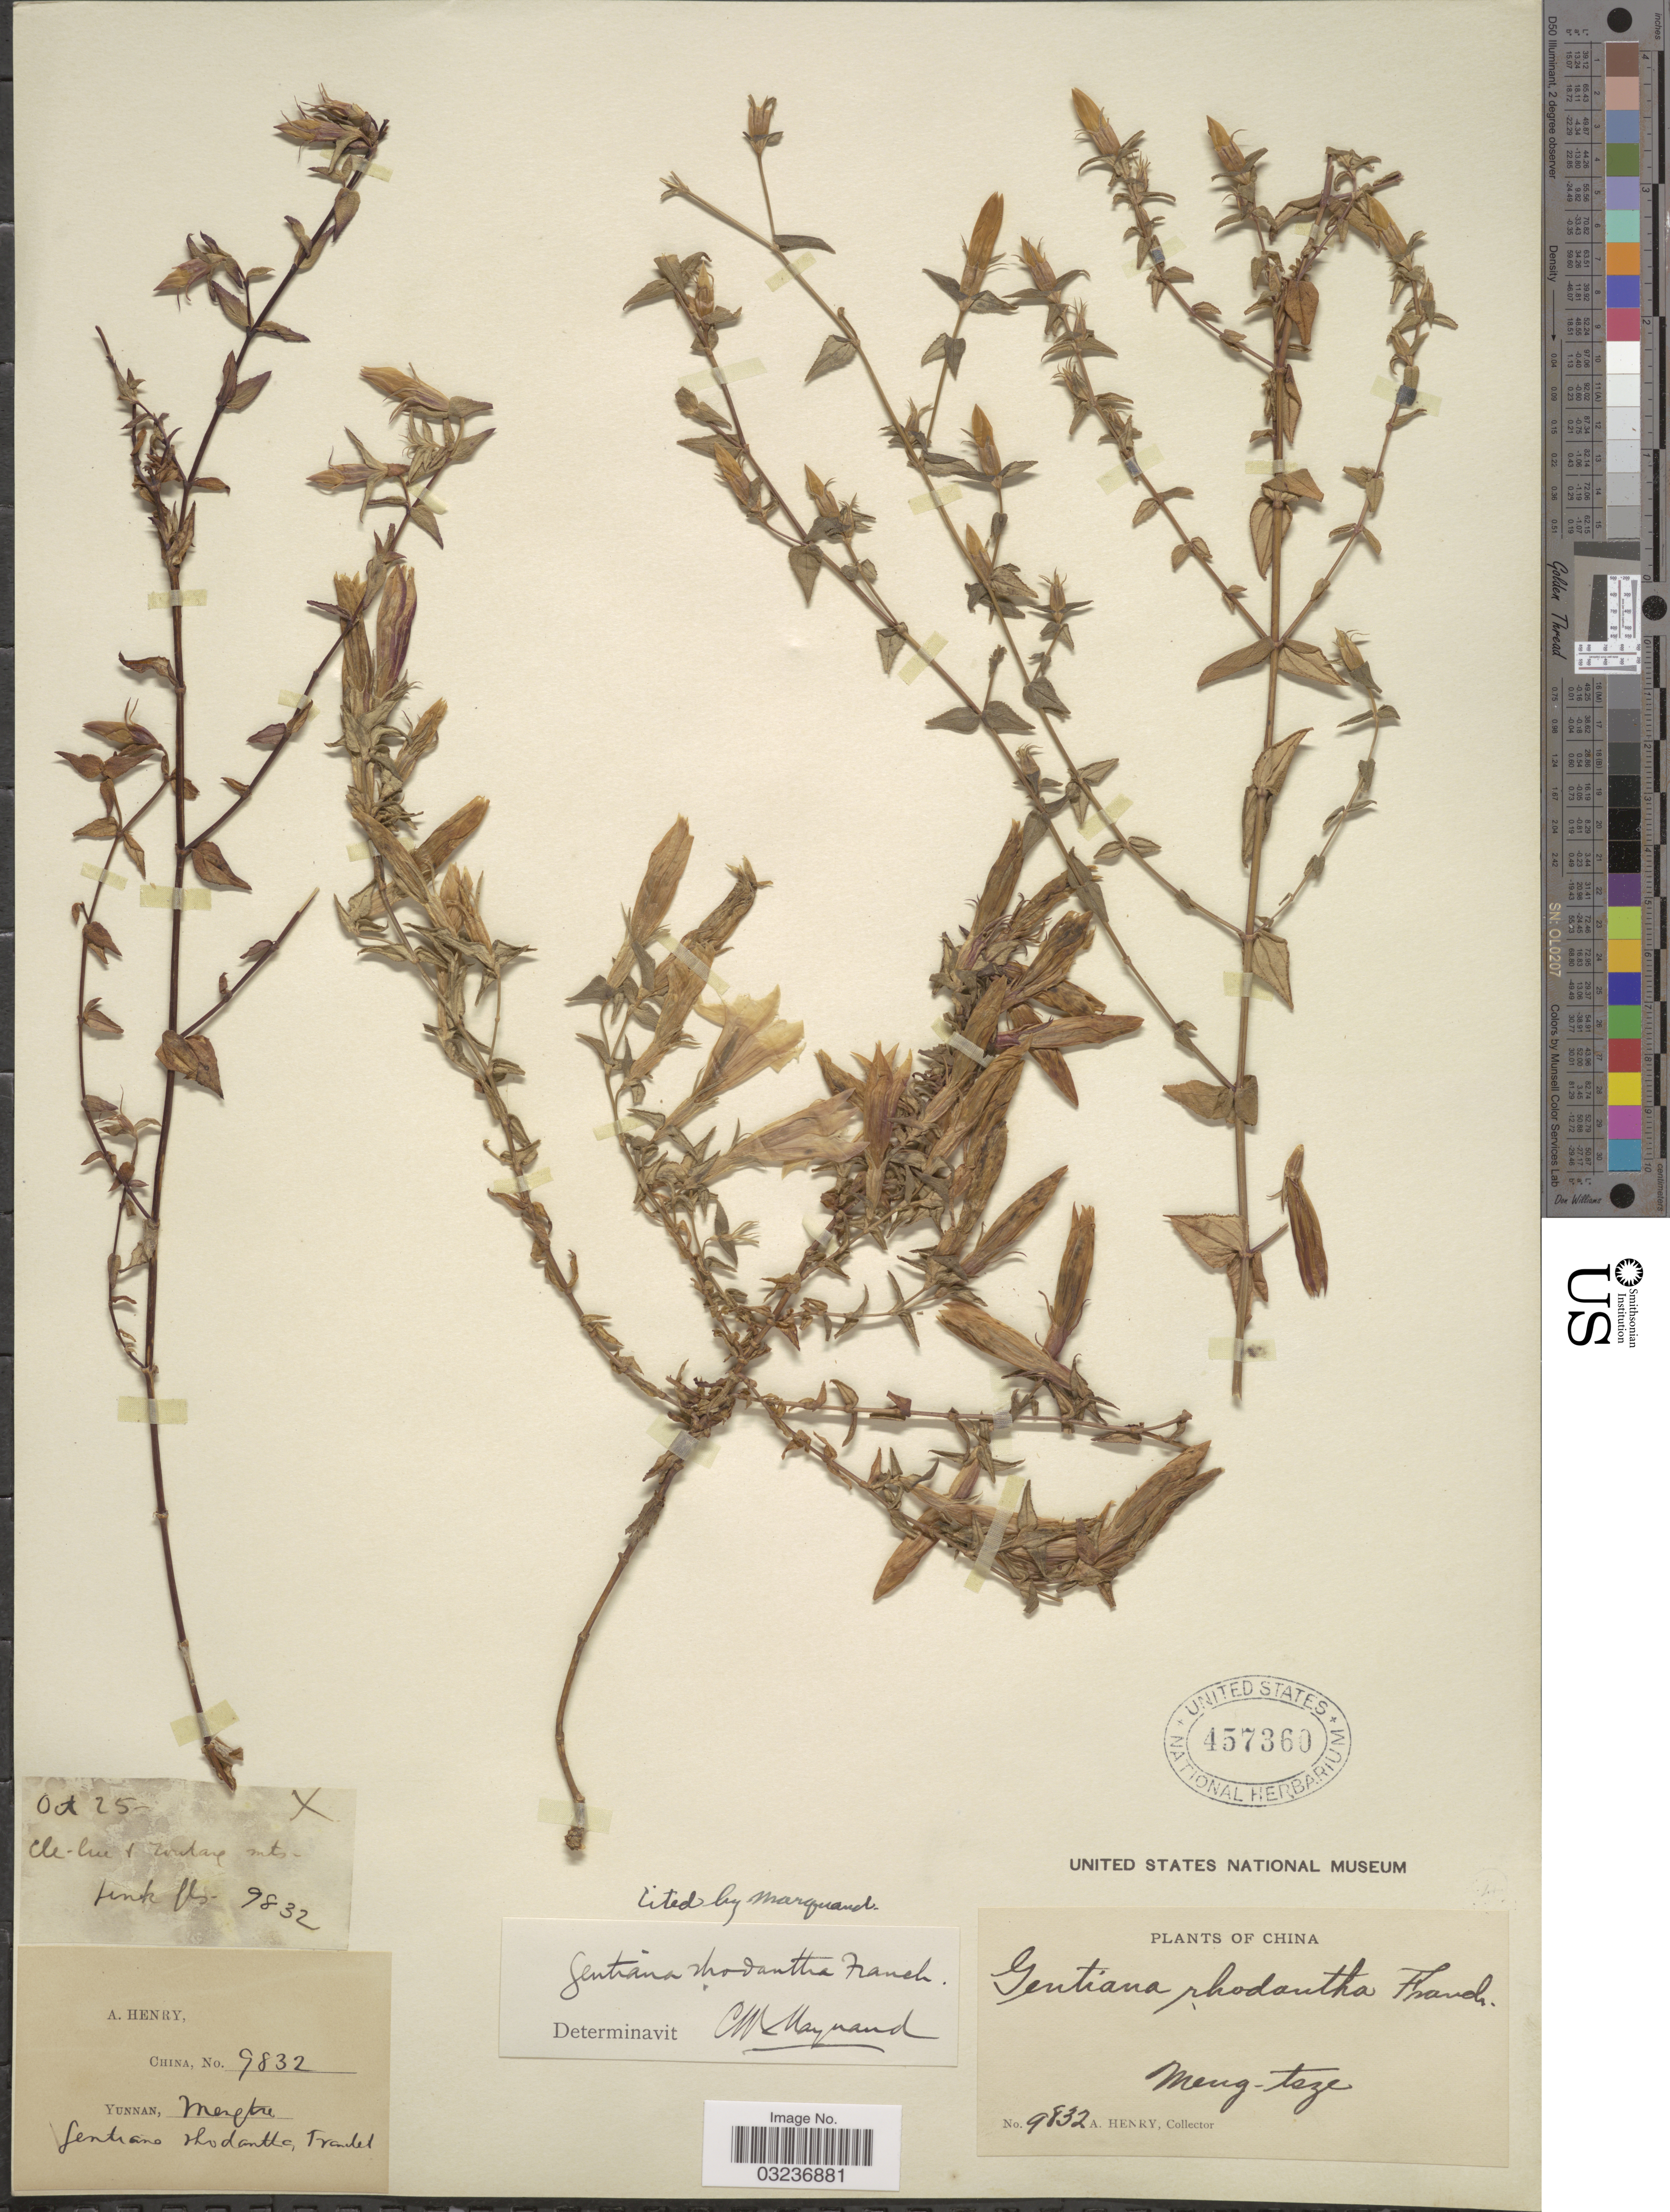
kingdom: Plantae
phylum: Tracheophyta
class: Magnoliopsida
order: Gentianales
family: Gentianaceae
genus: Gentiana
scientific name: Gentiana rhodantha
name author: Franch. ex Hemsl.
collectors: A. Henry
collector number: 9832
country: China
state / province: Yunnan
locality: Meng-tsze, Yunnan.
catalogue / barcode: US 457360